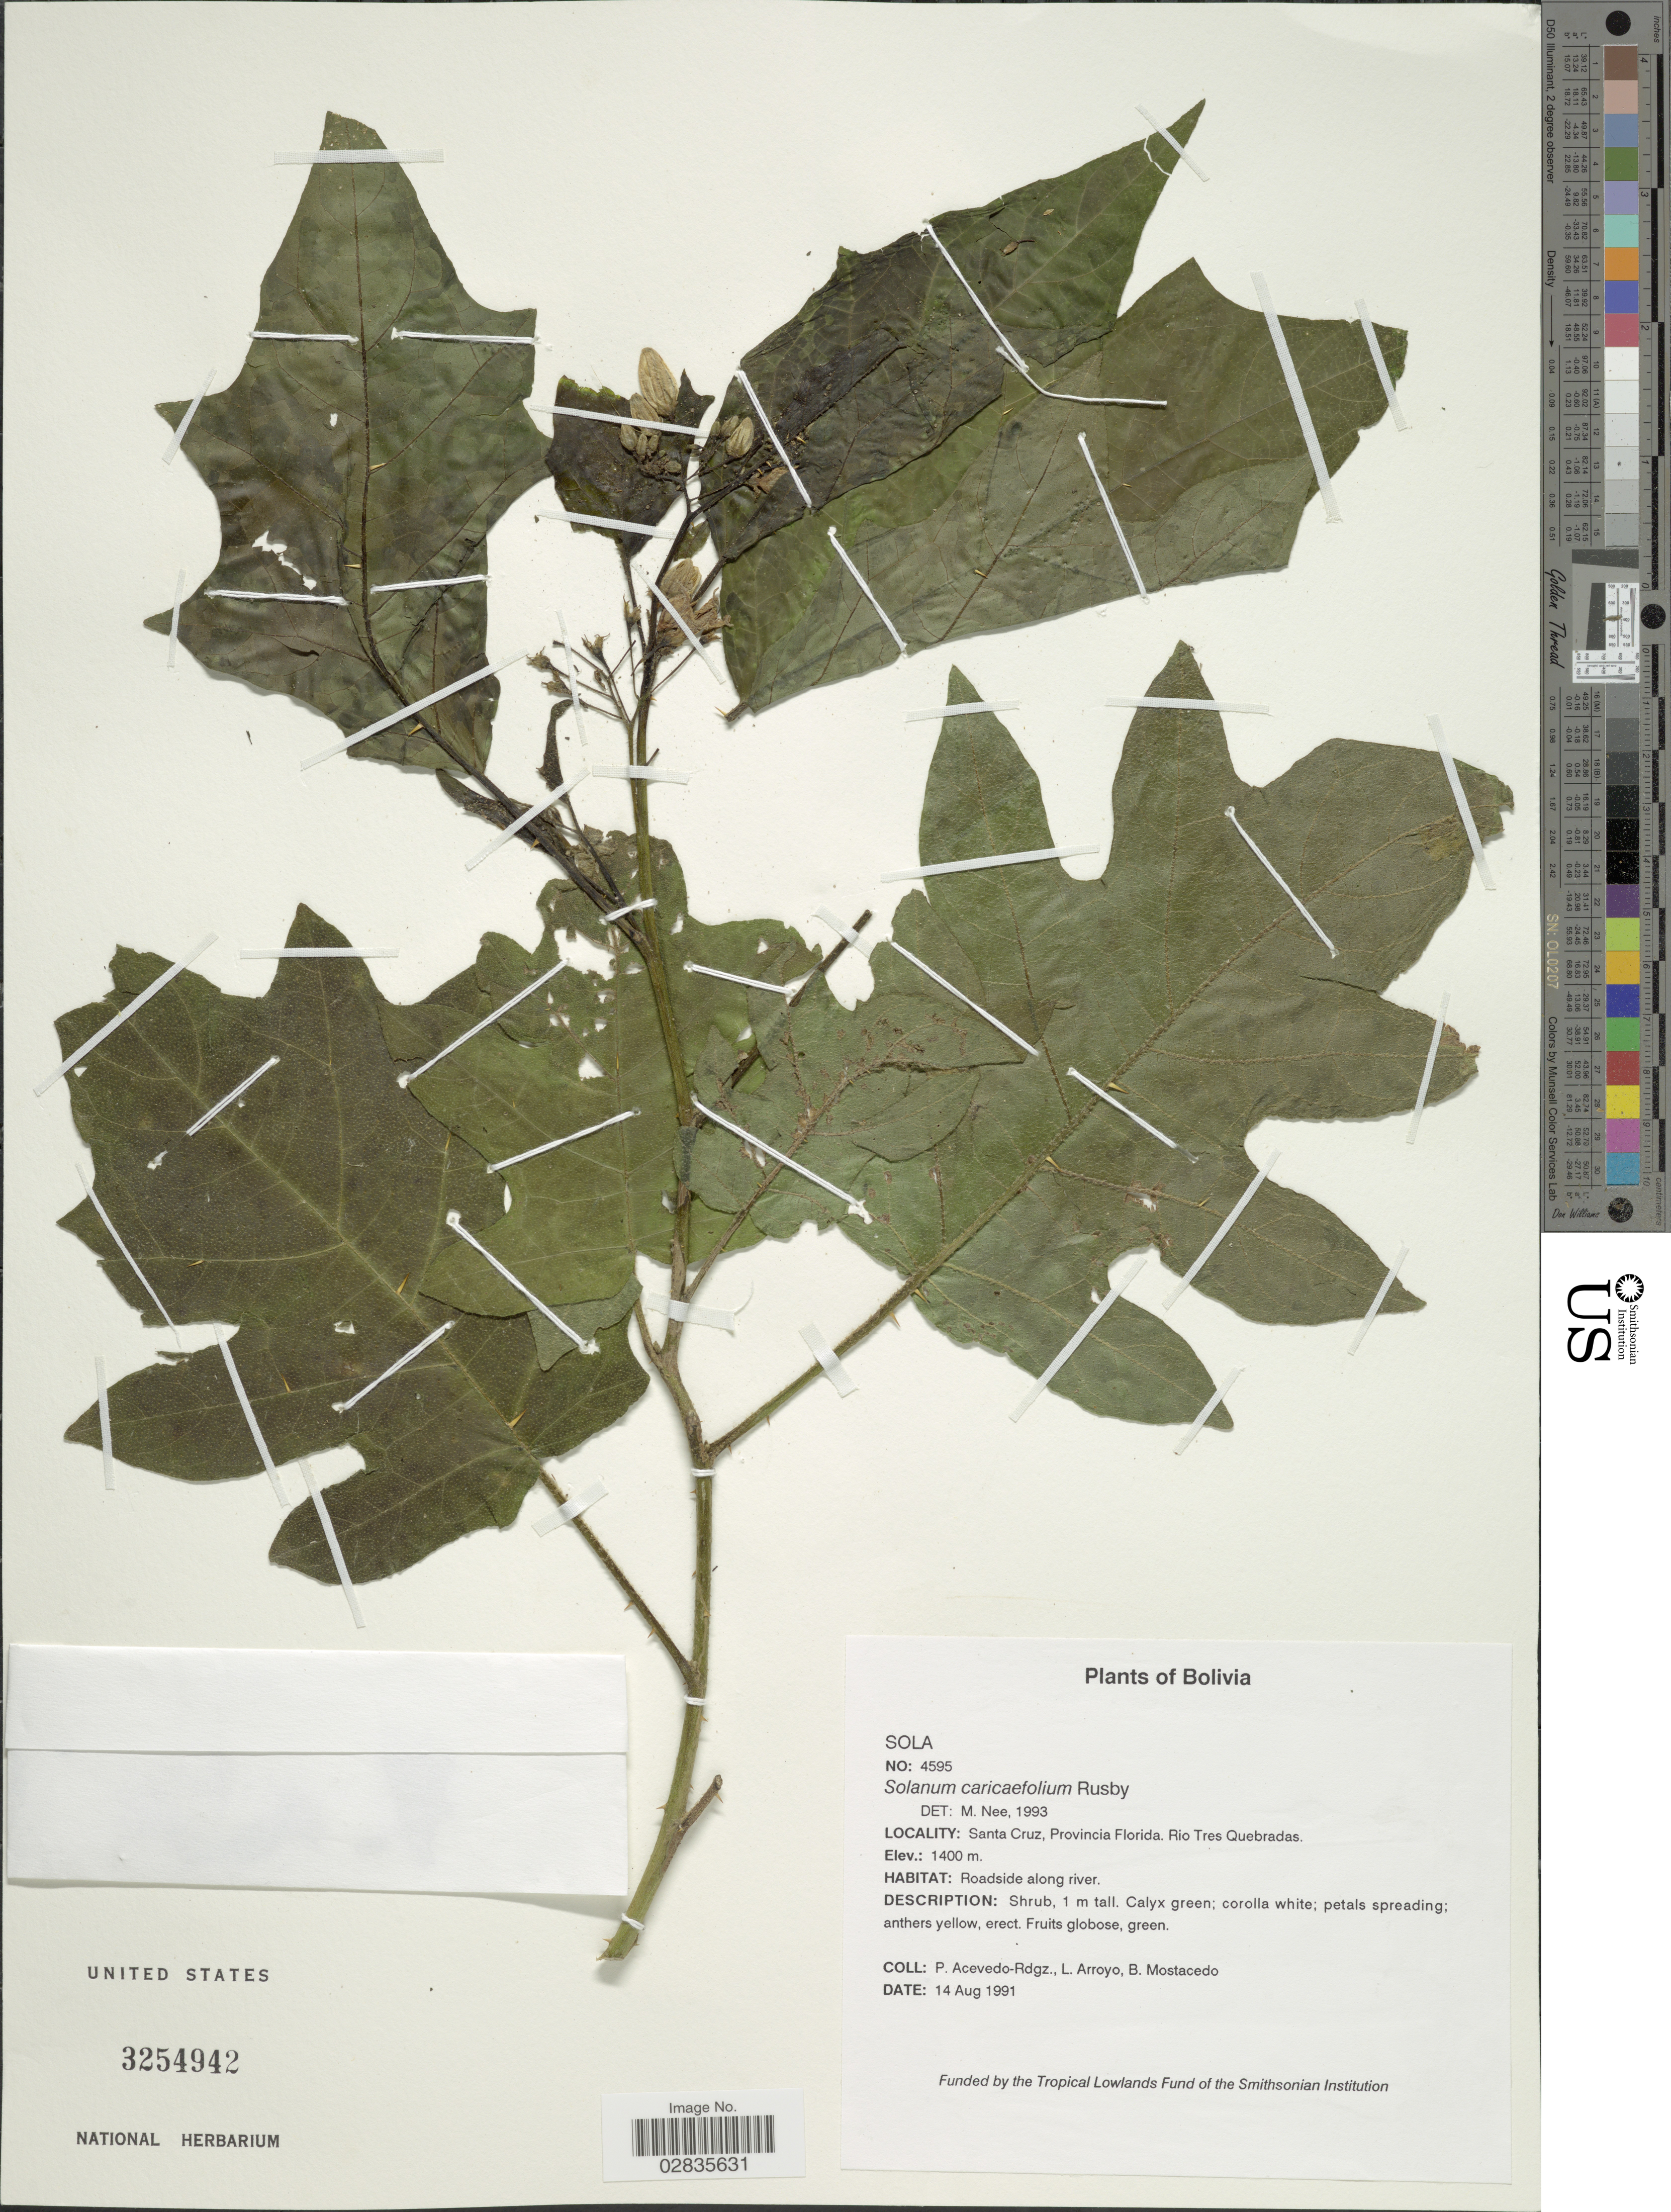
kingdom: Plantae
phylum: Tracheophyta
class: Magnoliopsida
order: Solanales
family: Solanaceae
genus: Solanum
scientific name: Solanum caricaefolium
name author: Rusby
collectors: P. Acevedo-Rodr., L. Arroyo & B. Mostacedo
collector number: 4595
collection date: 1991-08-14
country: Bolivia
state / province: Santa Cruz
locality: Provincia Florida, Rio Tres Quebradas.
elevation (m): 1400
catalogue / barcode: US 3254942